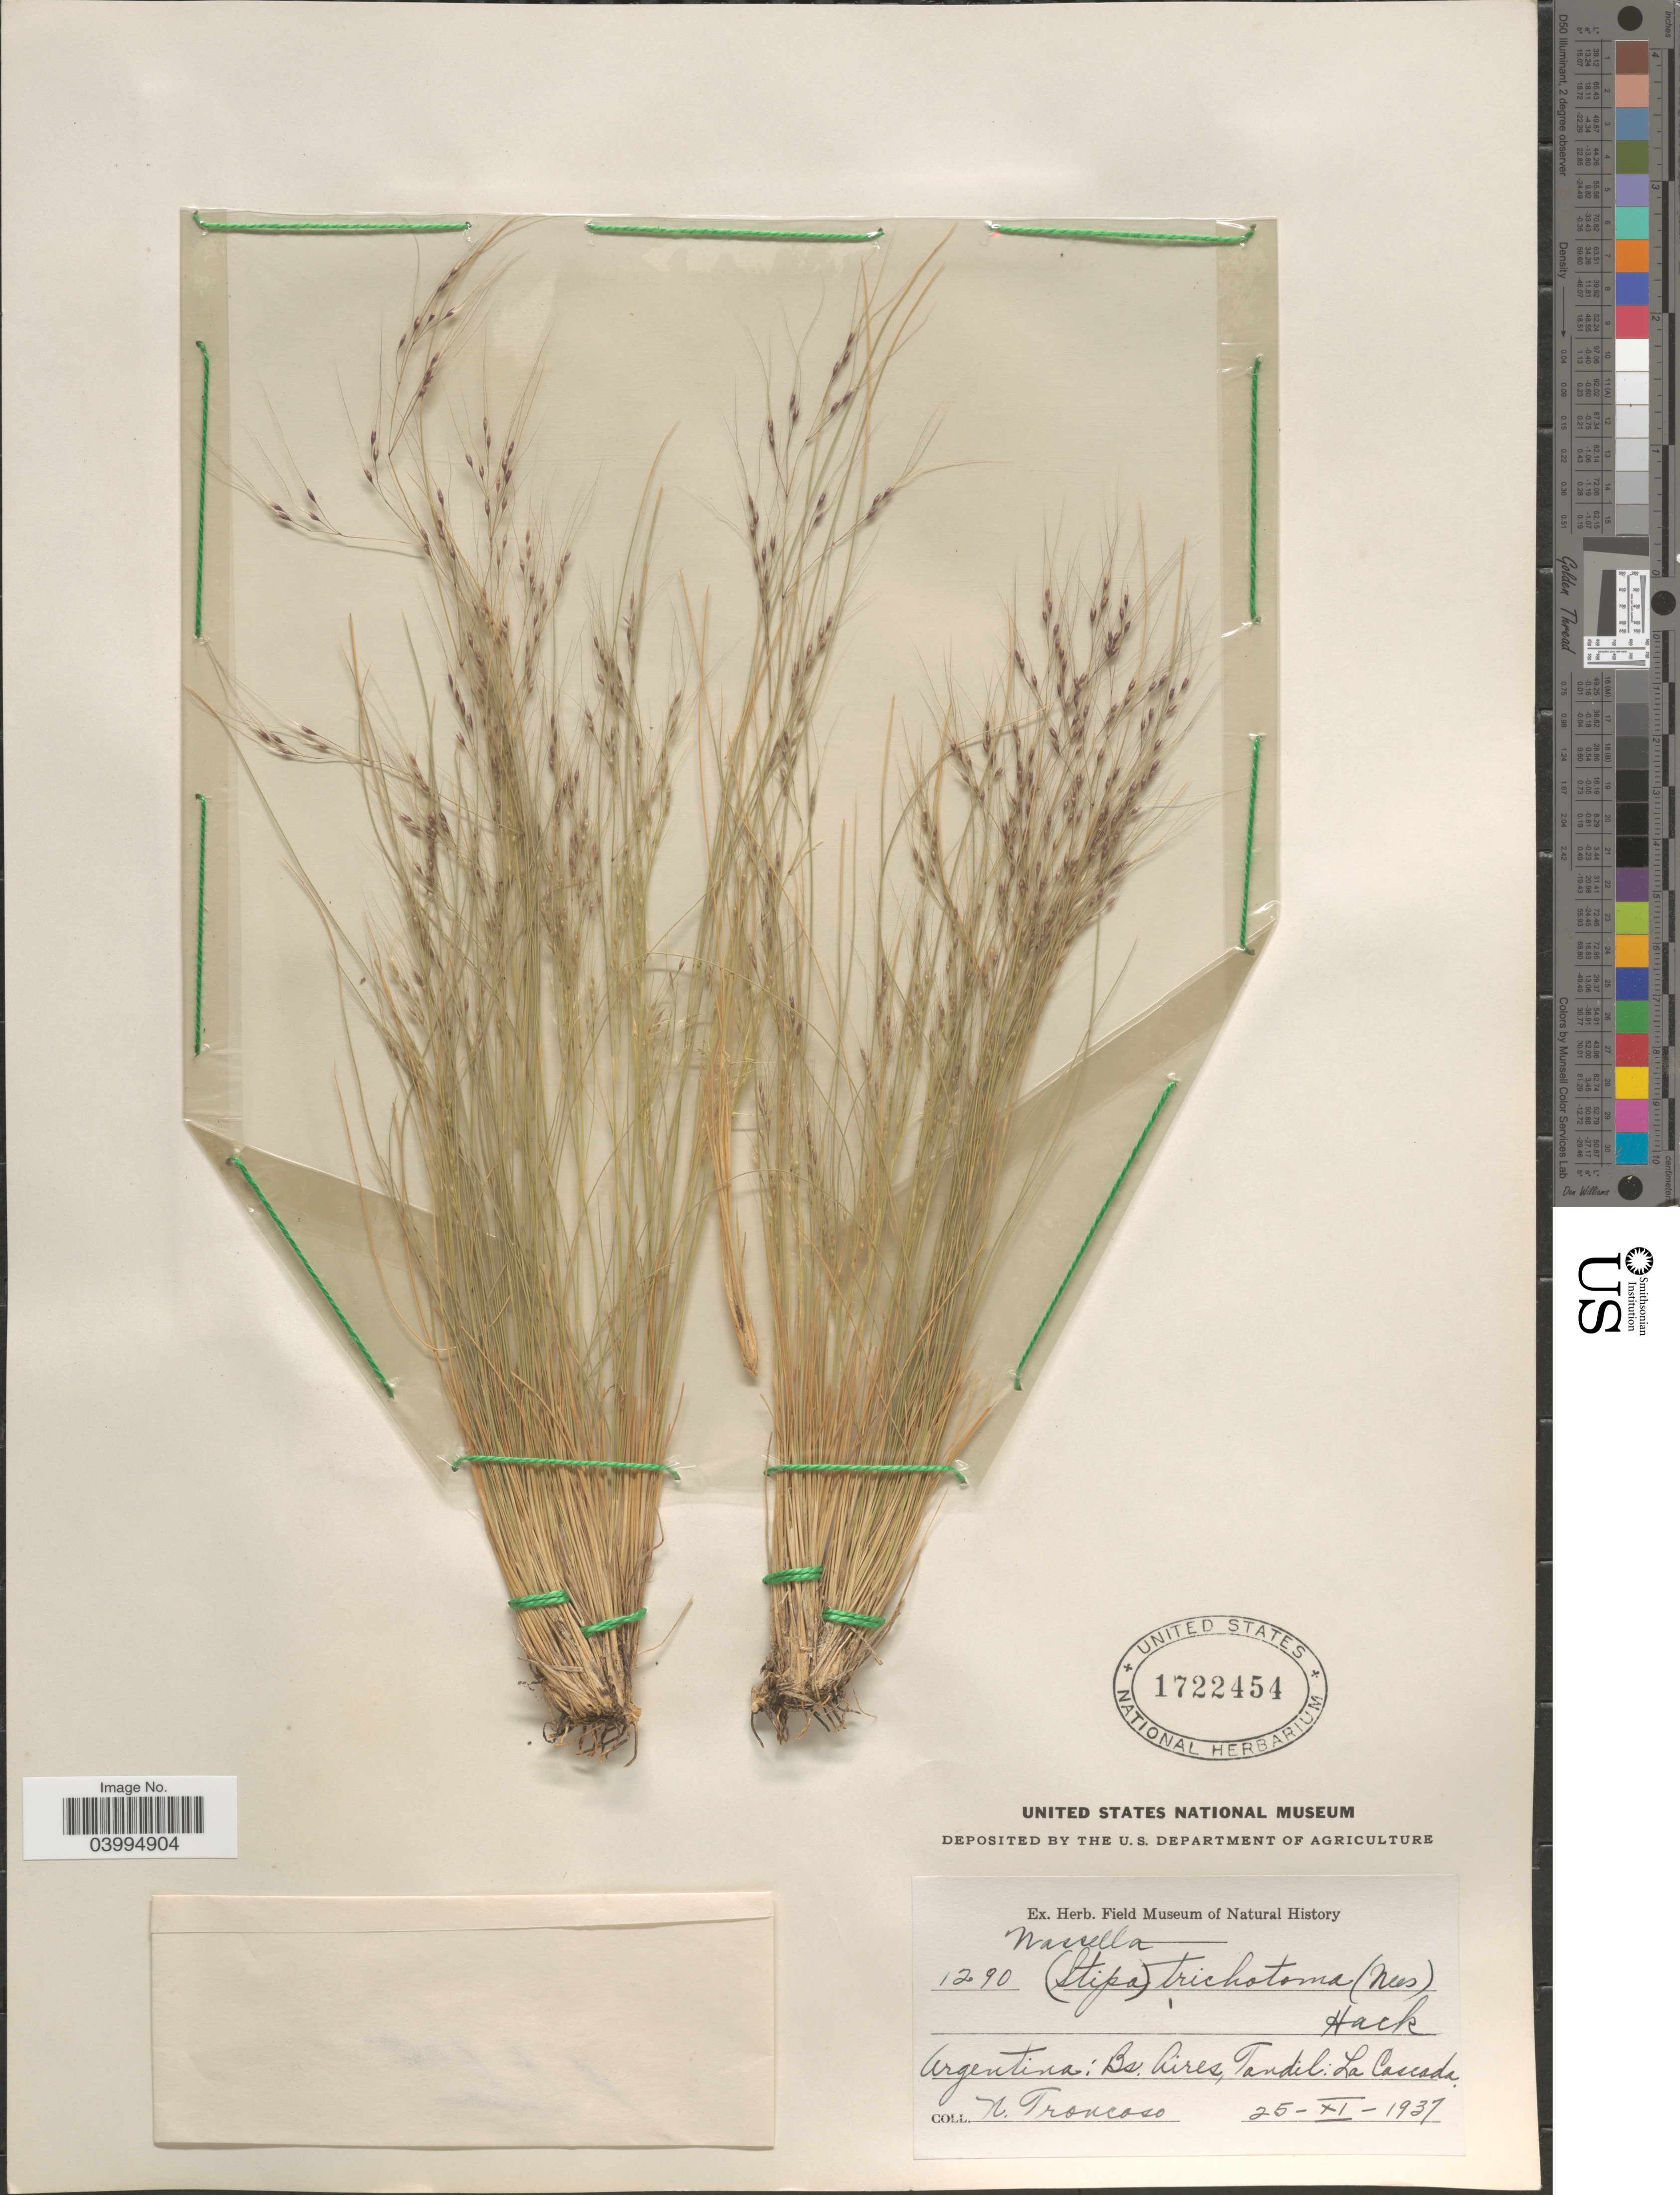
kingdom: Plantae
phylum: Tracheophyta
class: Liliopsida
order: Poales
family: Poaceae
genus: Nassella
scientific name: Nassella trichotoma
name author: (Ness) Hack. ex Arechav.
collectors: N. Troncoso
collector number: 1290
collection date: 1937-11-25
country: Argentina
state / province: Buenos Aires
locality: Bs. Aires, Tandil: La Cascada.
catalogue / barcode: US 1722454